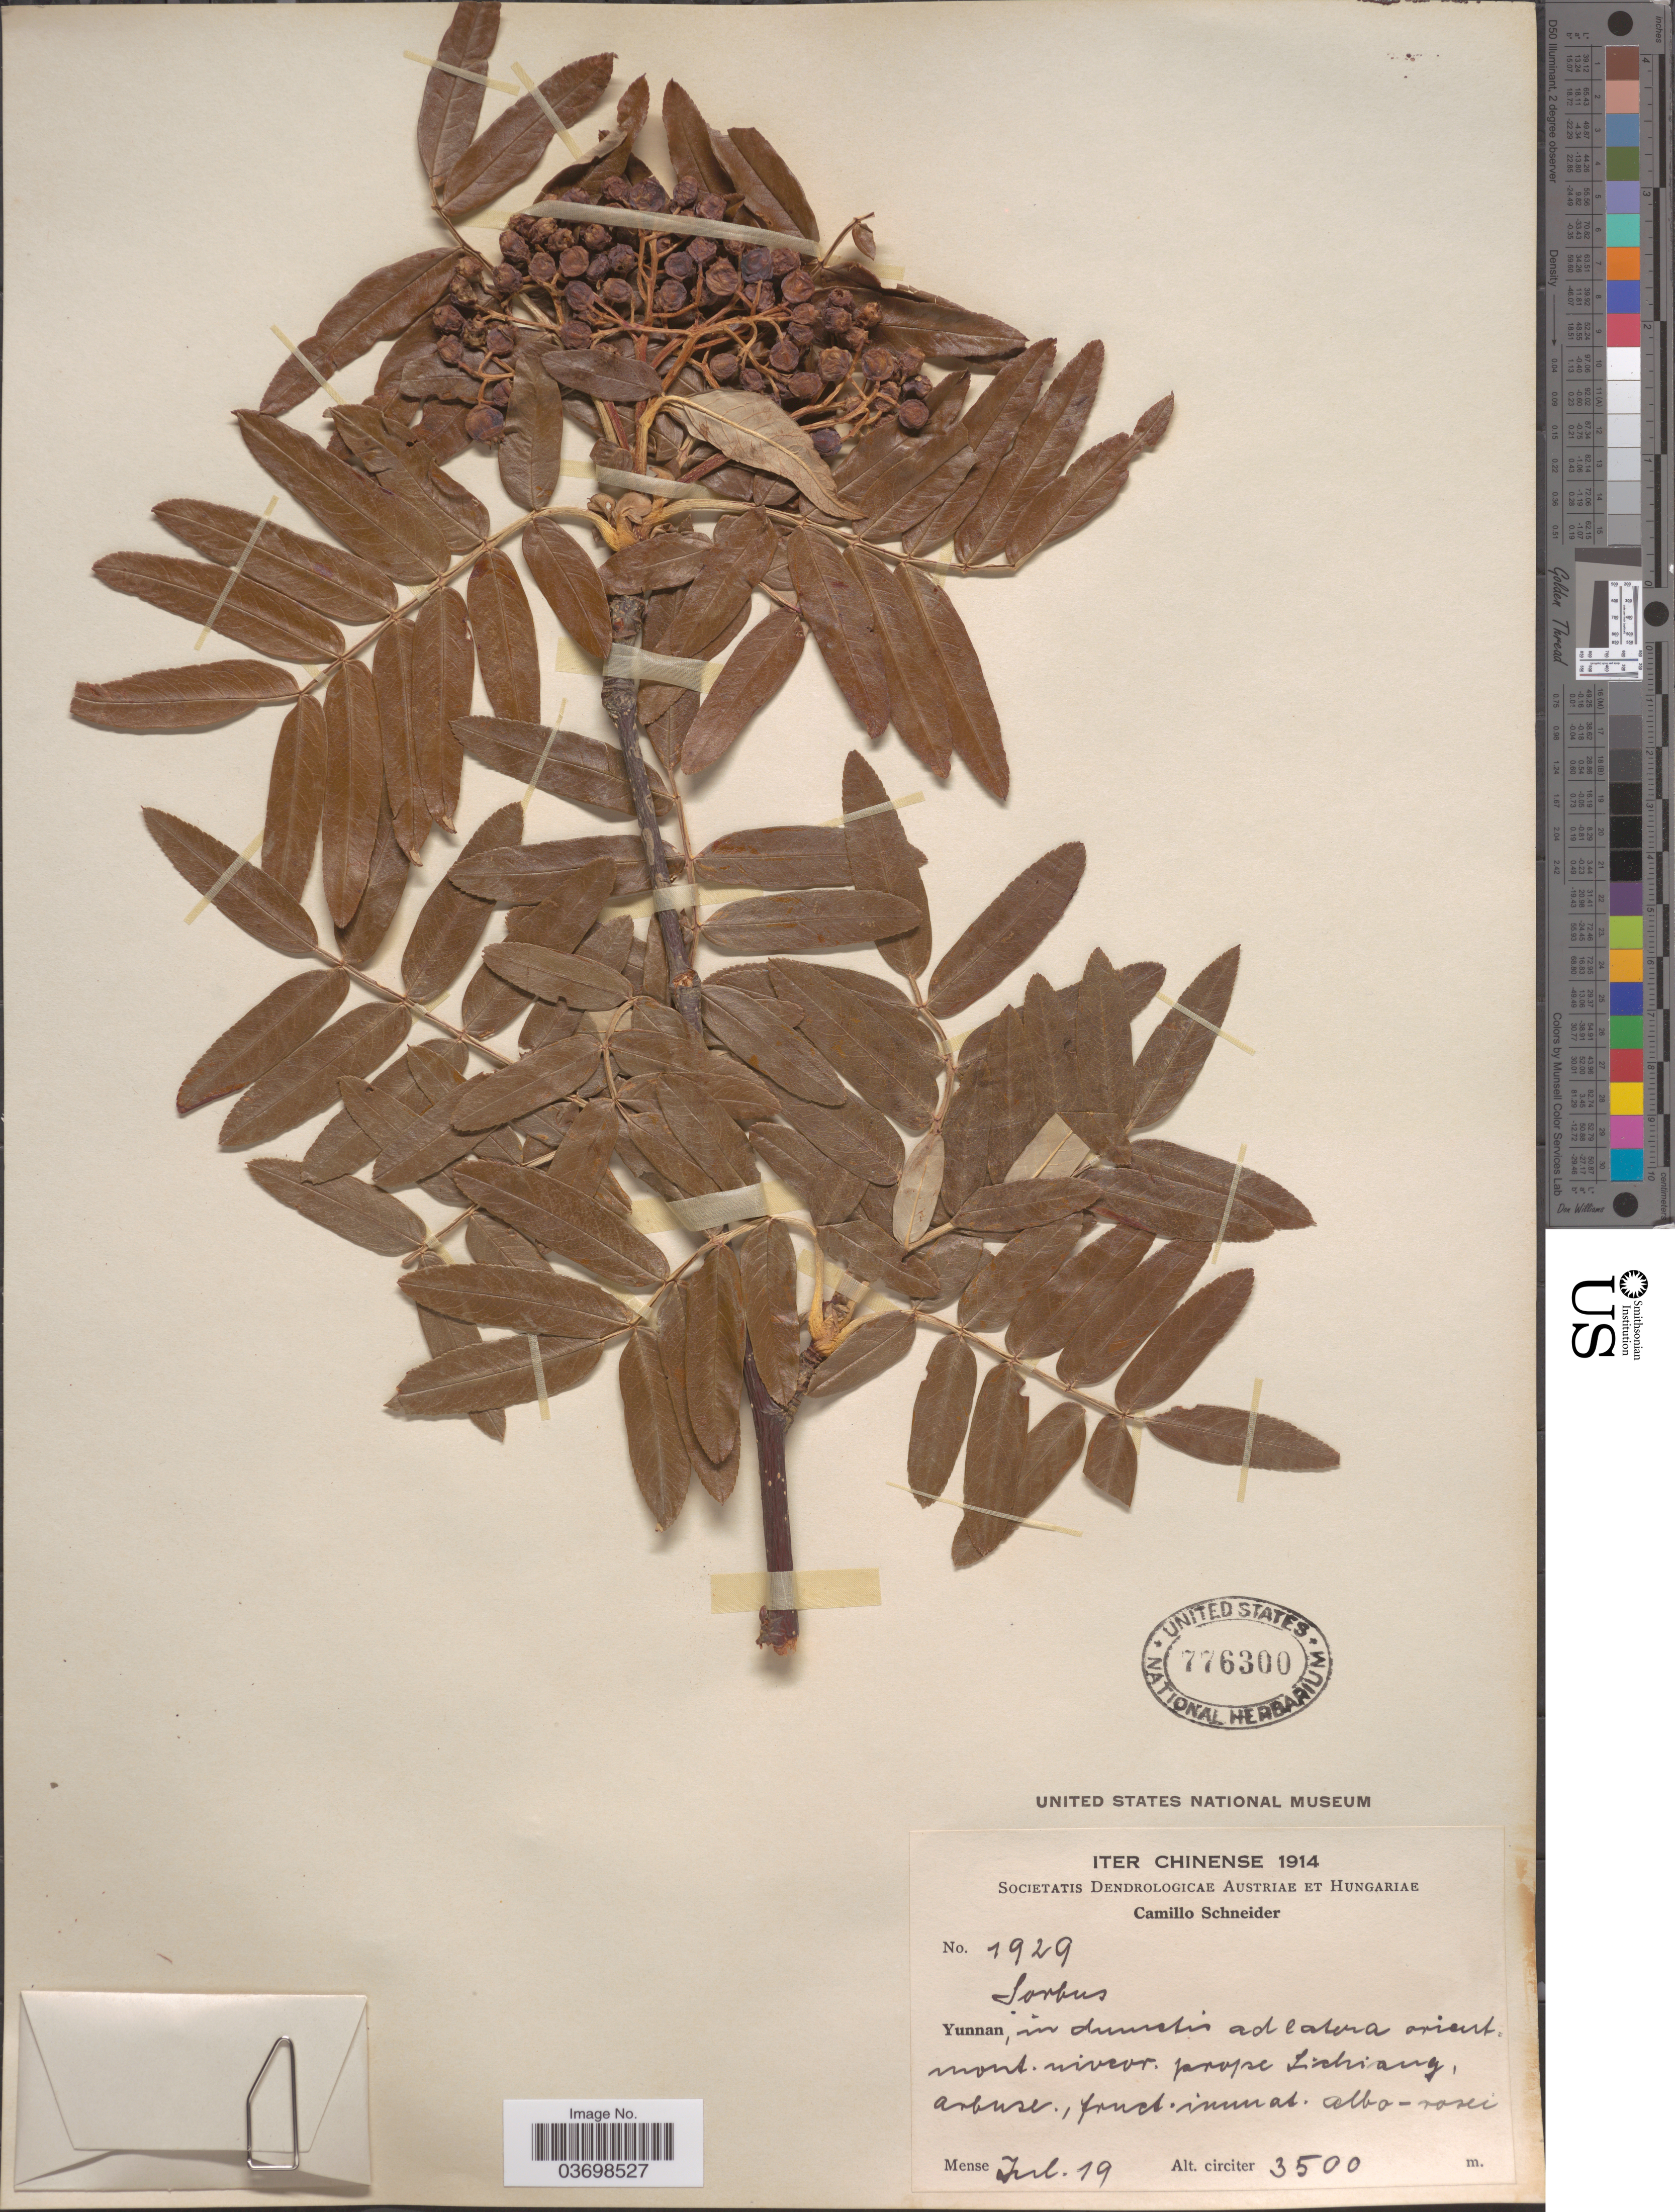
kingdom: Plantae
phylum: Tracheophyta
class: Magnoliopsida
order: Rosales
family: Rosaceae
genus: Sorbus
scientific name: Sorbus sp.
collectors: C. K. Schneider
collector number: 1929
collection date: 1914-07-19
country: China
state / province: Yunnan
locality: Iter Chinese. In dumstis ad latera orient. mont. niveor. prope Lichiang.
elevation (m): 3500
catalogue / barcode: US 776300